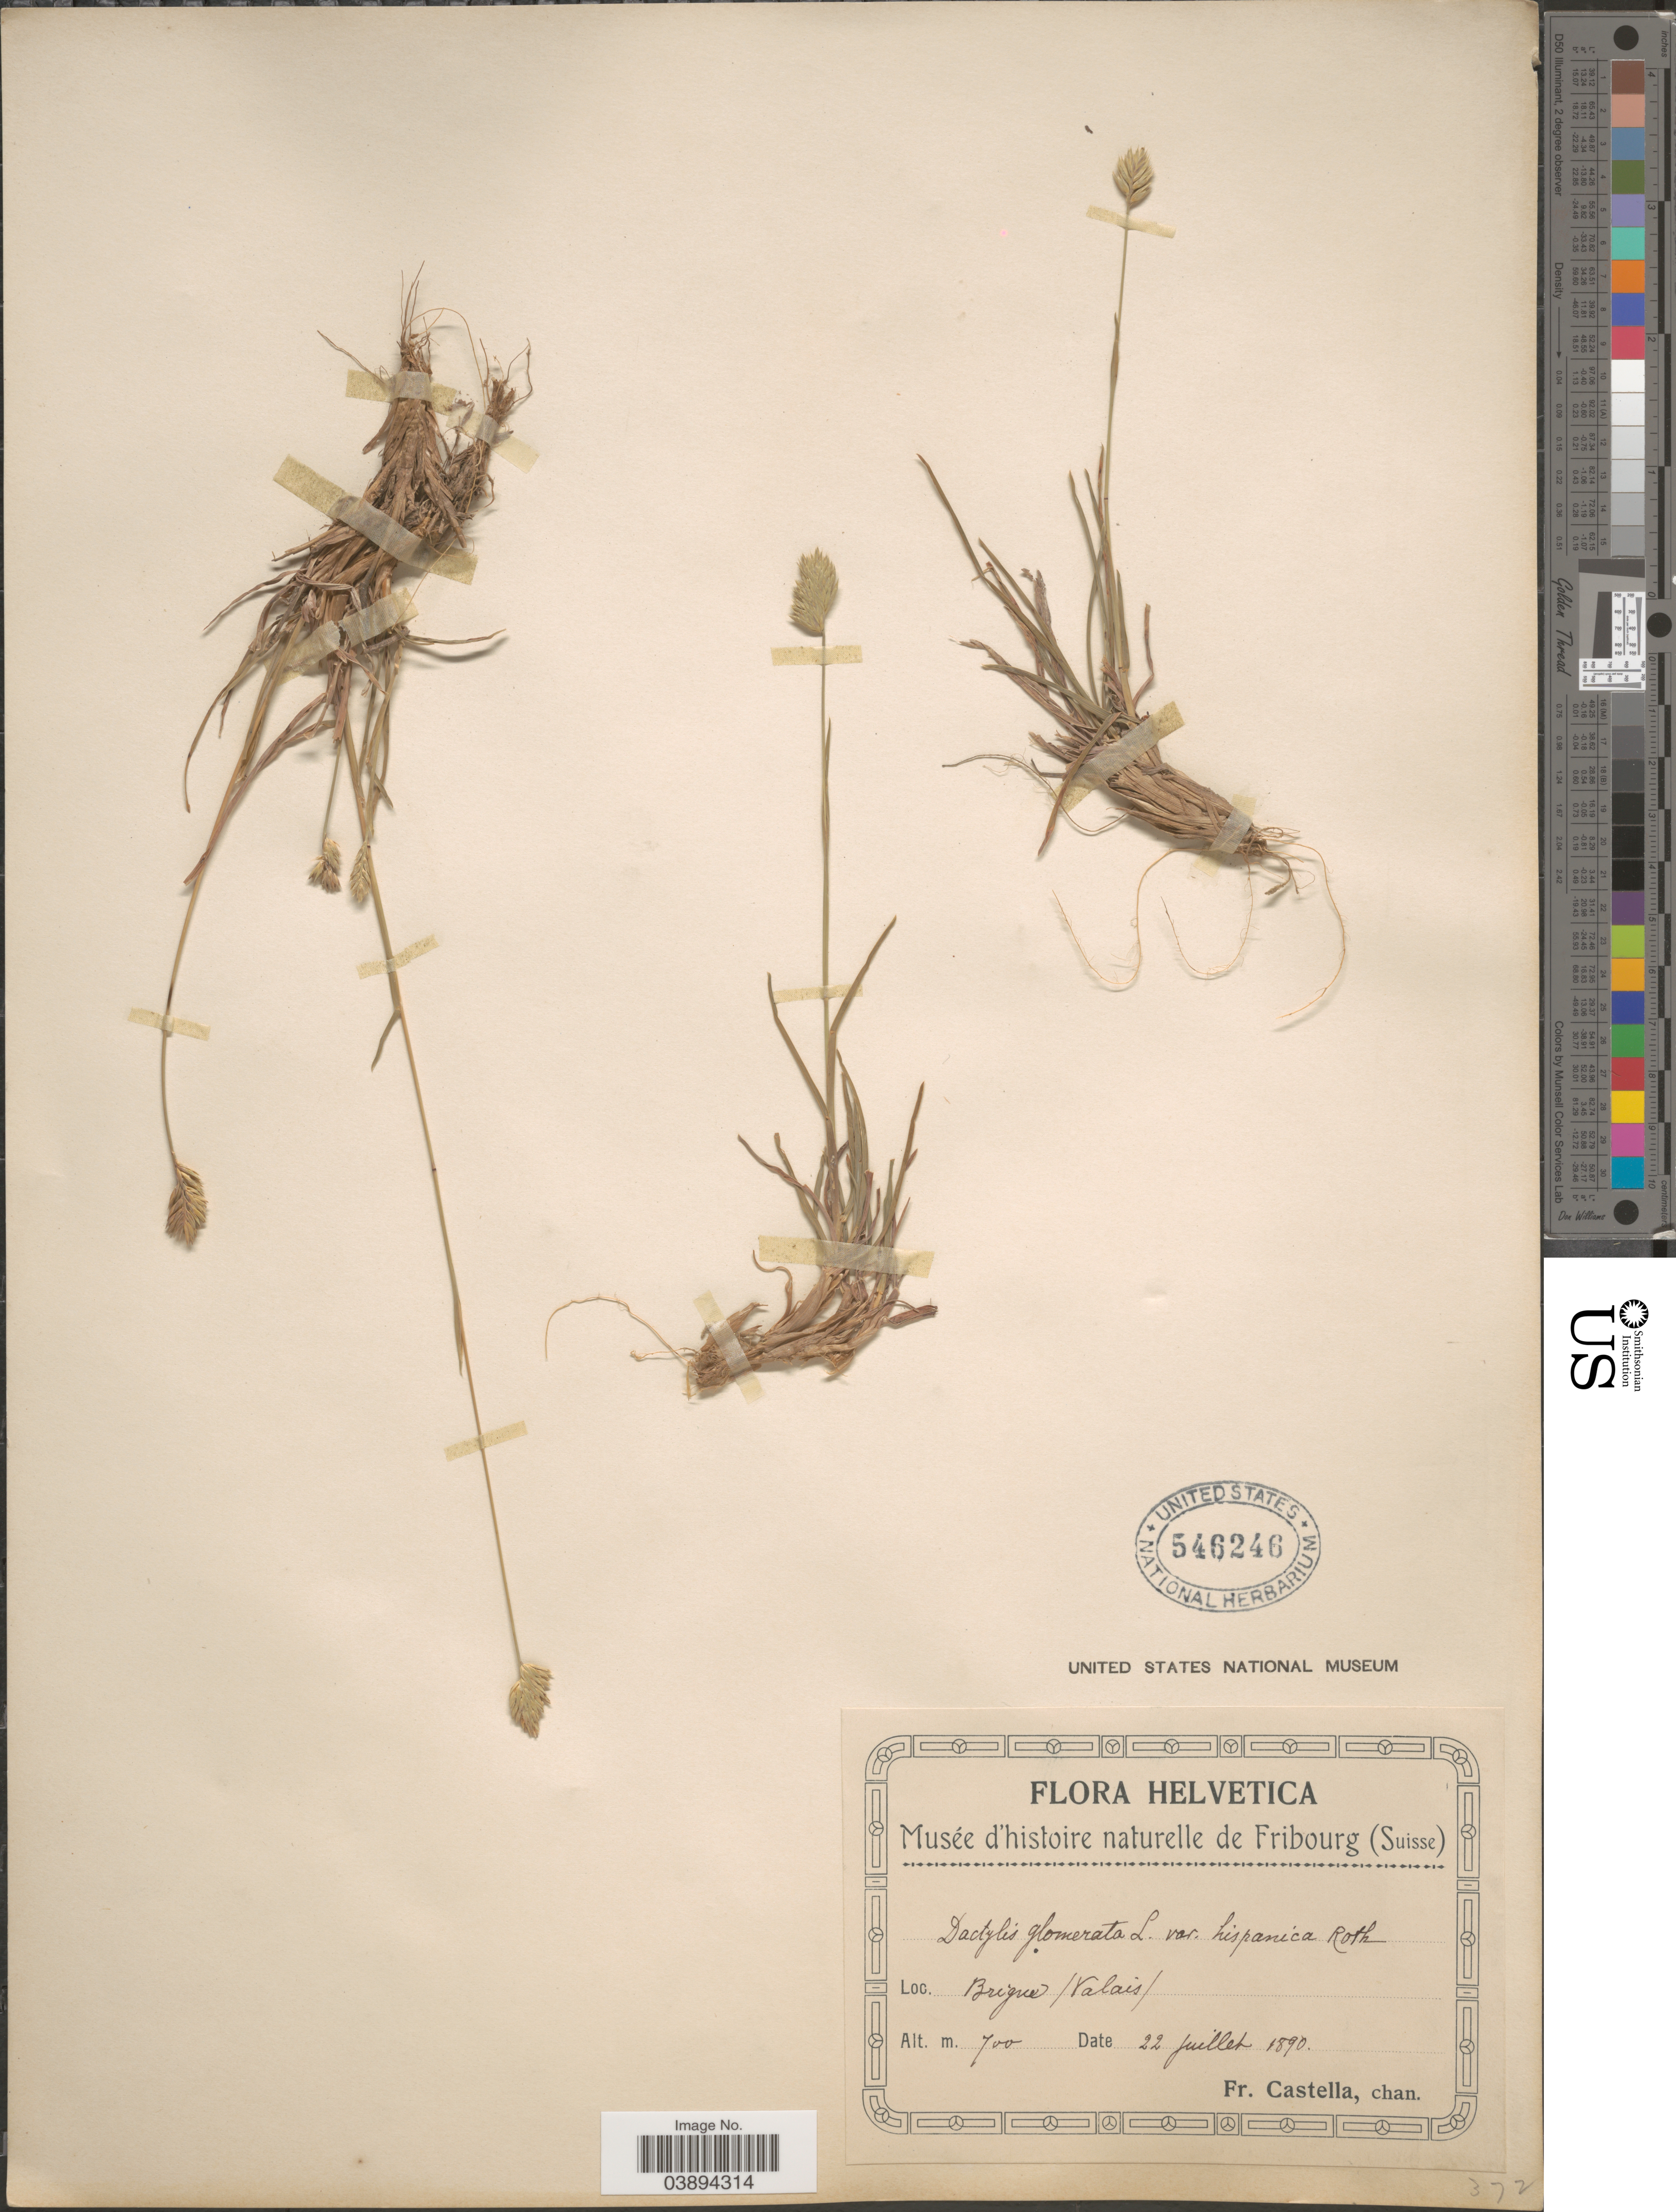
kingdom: Plantae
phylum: Tracheophyta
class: Liliopsida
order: Poales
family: Poaceae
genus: Dactylis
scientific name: Dactylis glomerata subsp. hispanica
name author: (Roth) Nyman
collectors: Fr. Castella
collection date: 1890-07-22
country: Switzerland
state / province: Valais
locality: Helvetica. Brigue.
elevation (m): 700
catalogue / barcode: US 546246